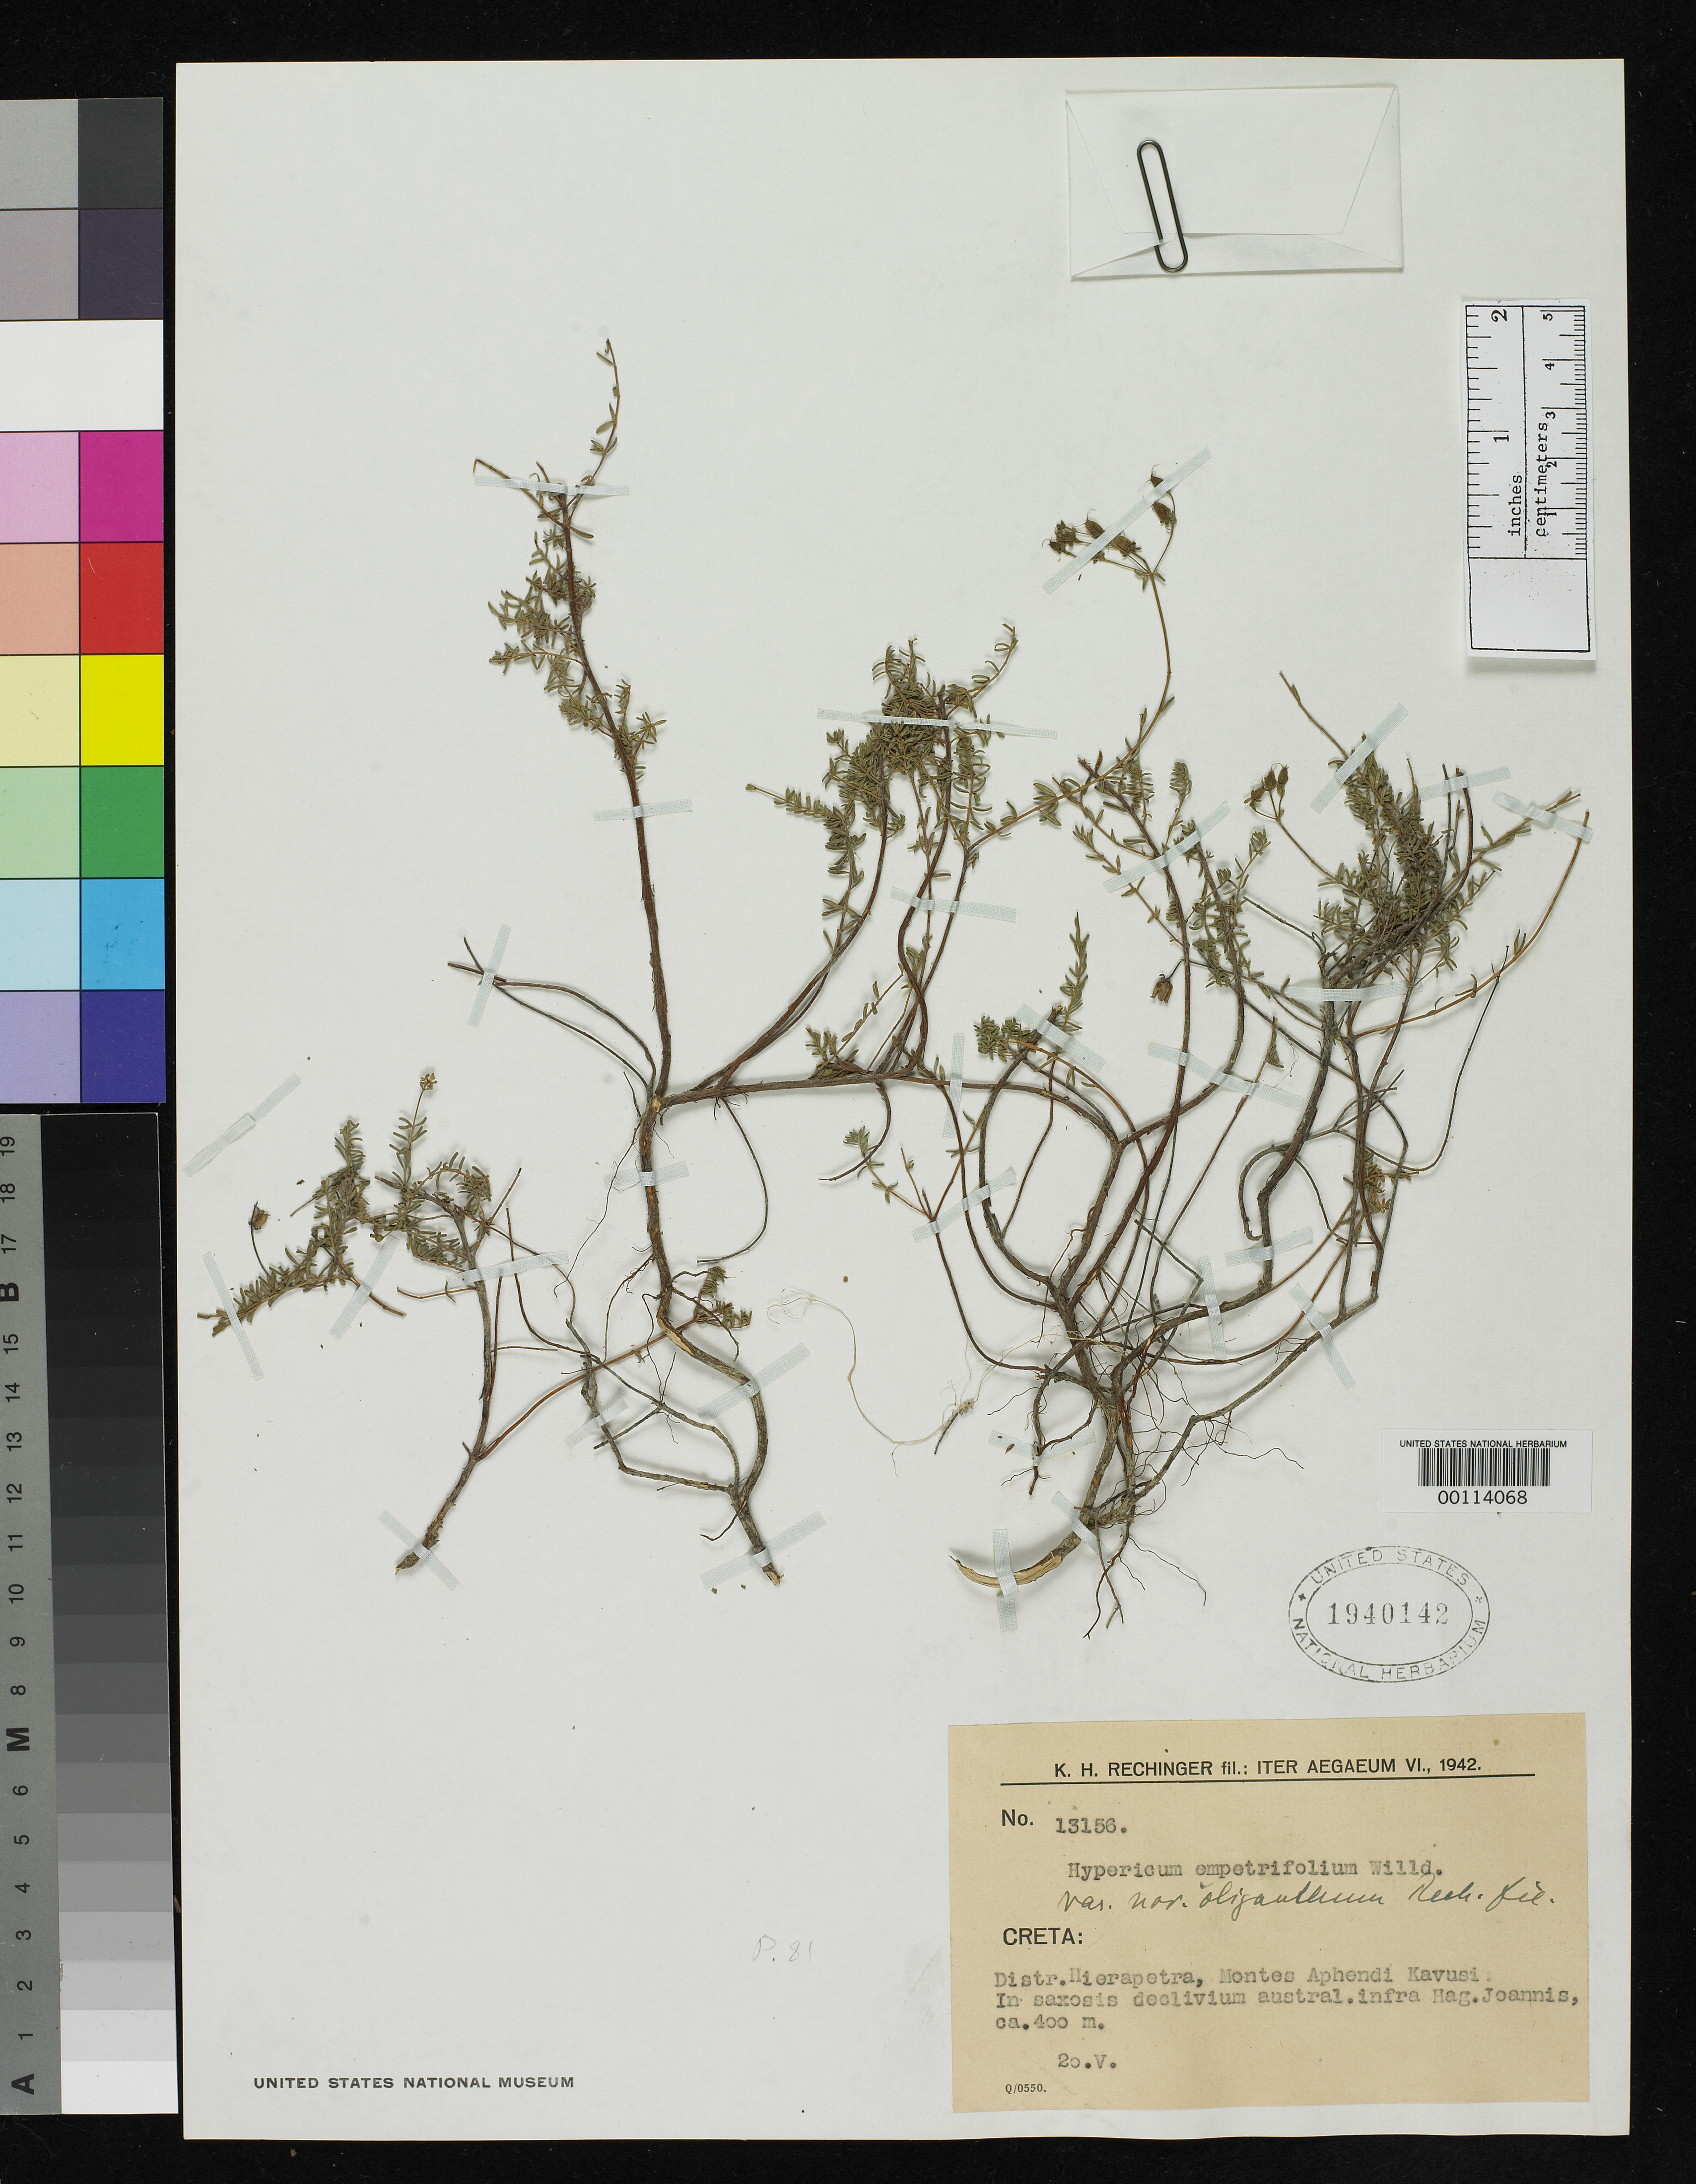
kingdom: Plantae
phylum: Tracheophyta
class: Magnoliopsida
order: Malpighiales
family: Hypericaceae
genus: Hypericum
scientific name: Hypericum empetrifolium var. oliganthum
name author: Rech. f.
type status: Isotype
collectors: K. H. Rechinger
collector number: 13156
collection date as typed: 20 May 1942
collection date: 1942-05-20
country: Greece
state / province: Crete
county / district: Hierapetra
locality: Montes Aphendi Kavusi.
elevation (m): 400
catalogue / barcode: US 1940142